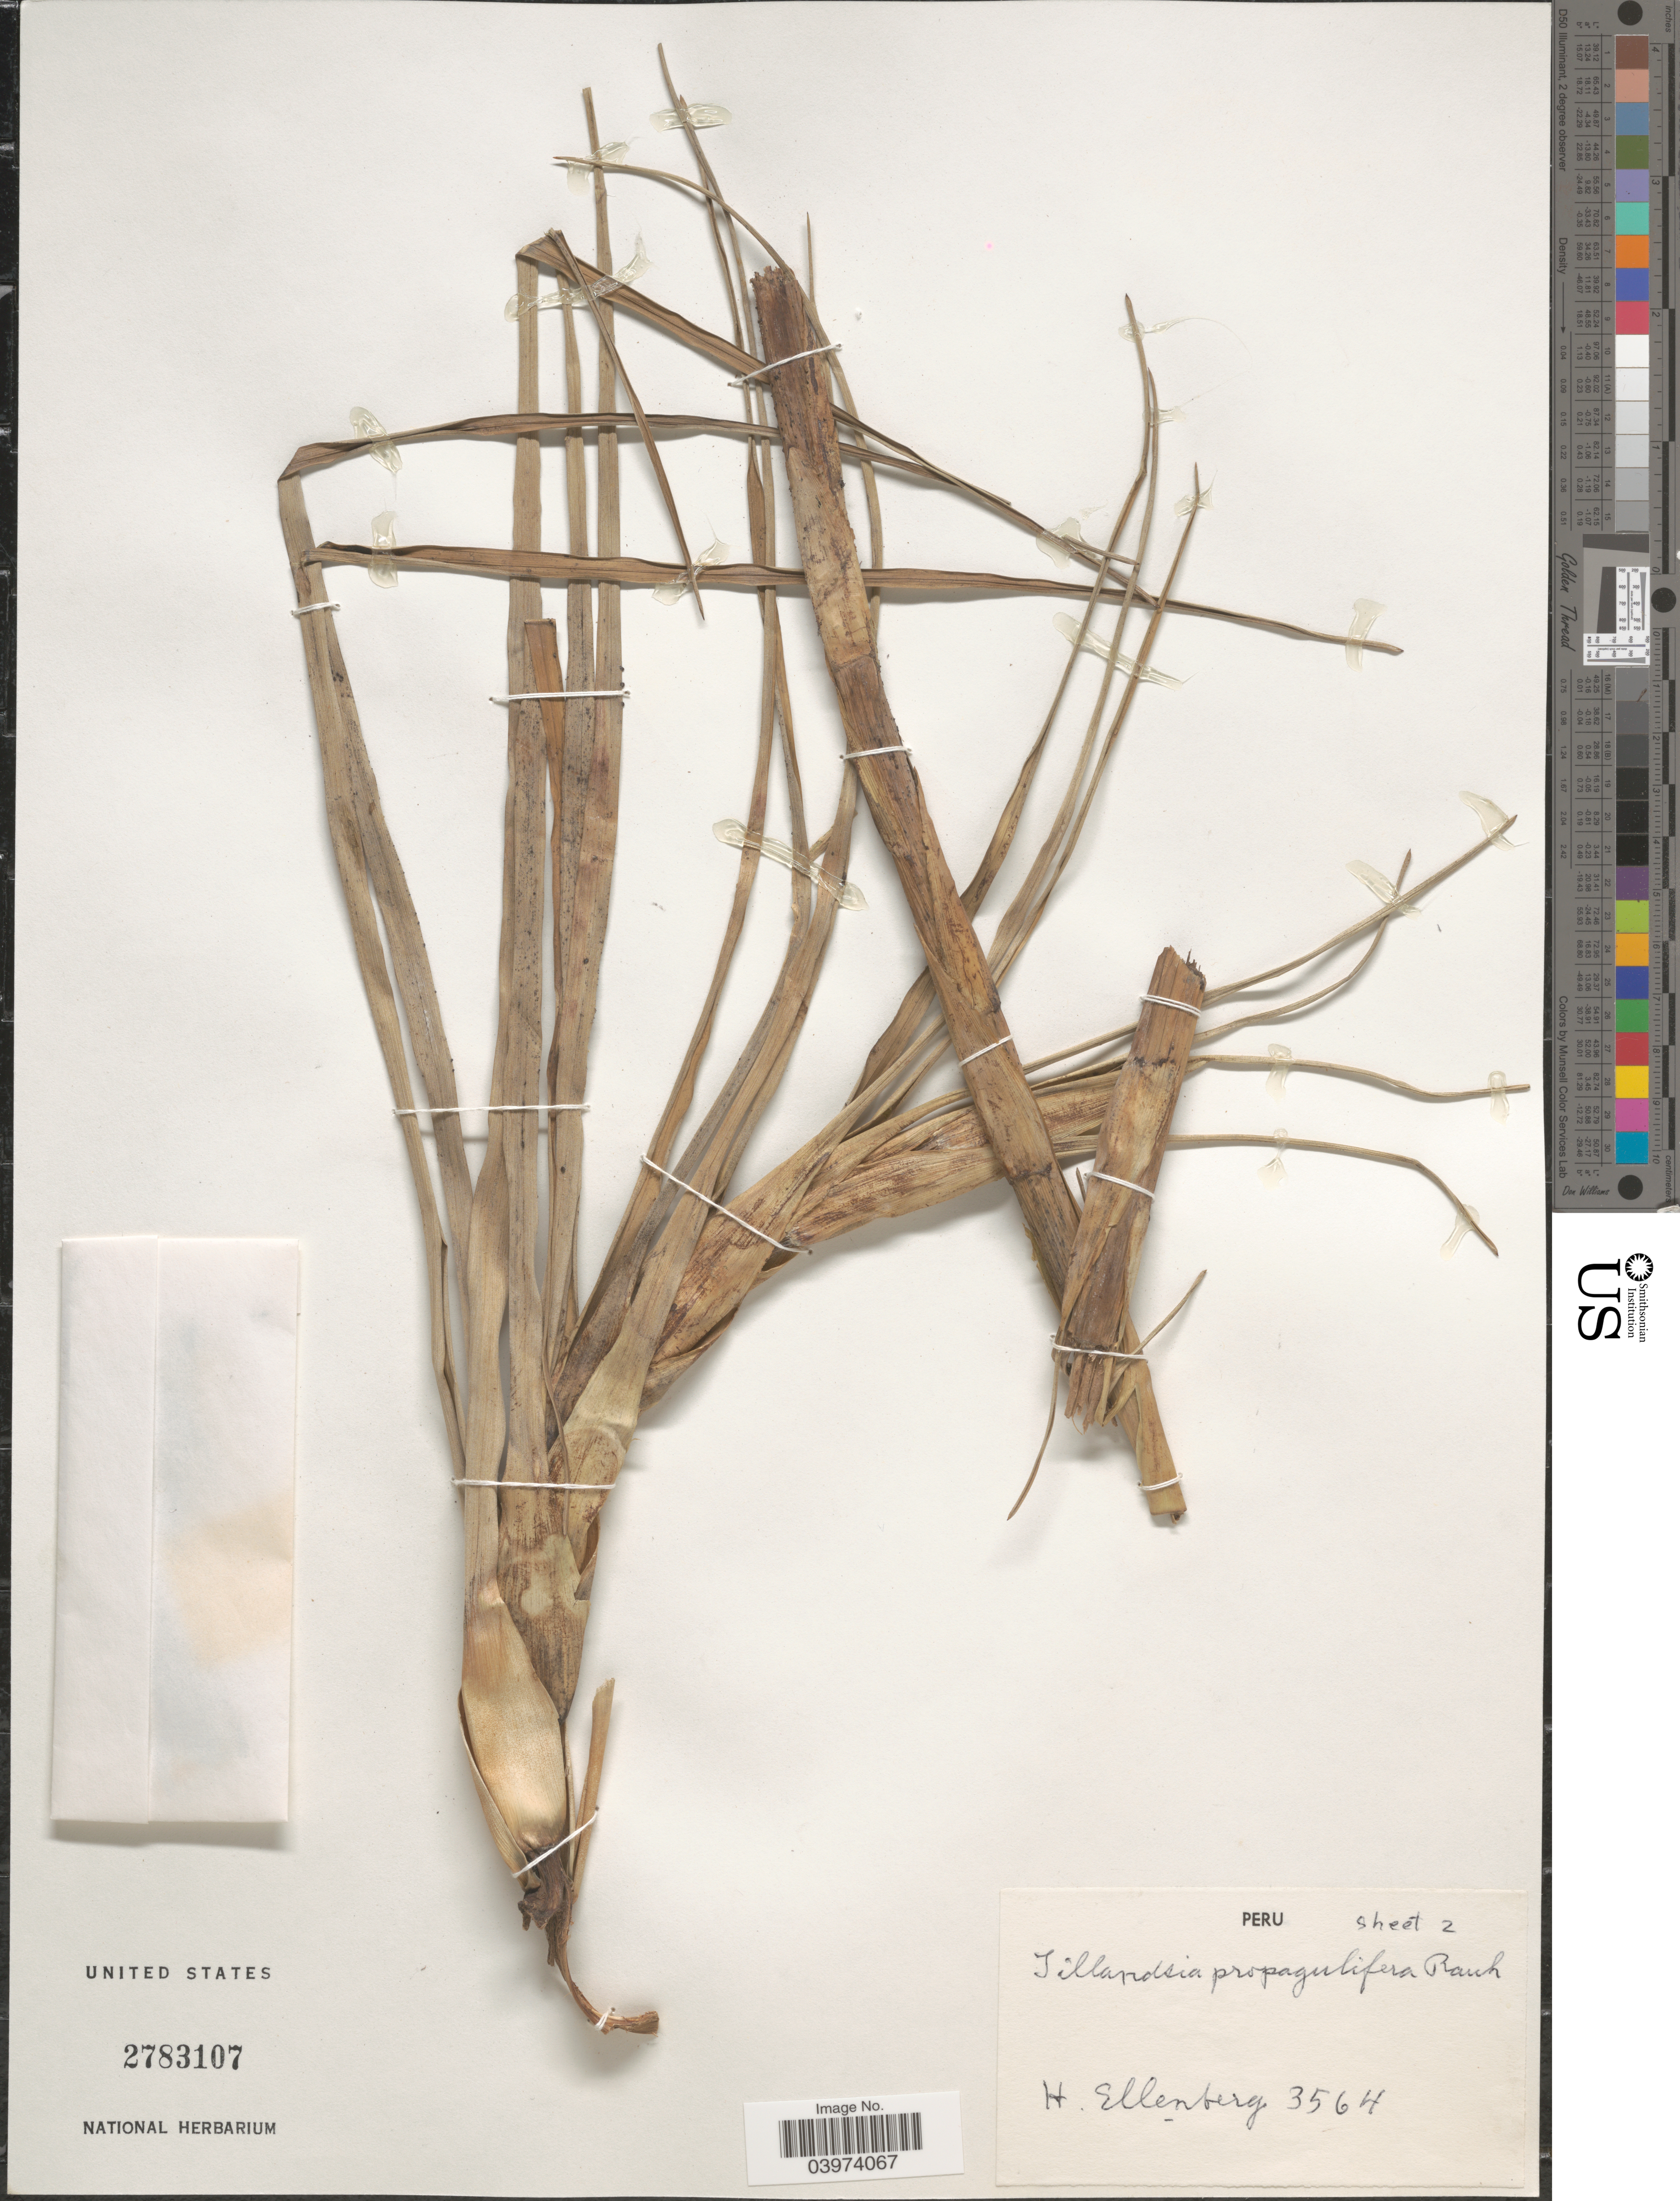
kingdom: Plantae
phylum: Tracheophyta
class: Liliopsida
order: Poales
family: Bromeliaceae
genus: Tillandsia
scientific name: Tillandsia propagulifera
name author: Rauh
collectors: H. Ellenberg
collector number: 3564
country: Peru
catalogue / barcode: US 2783107